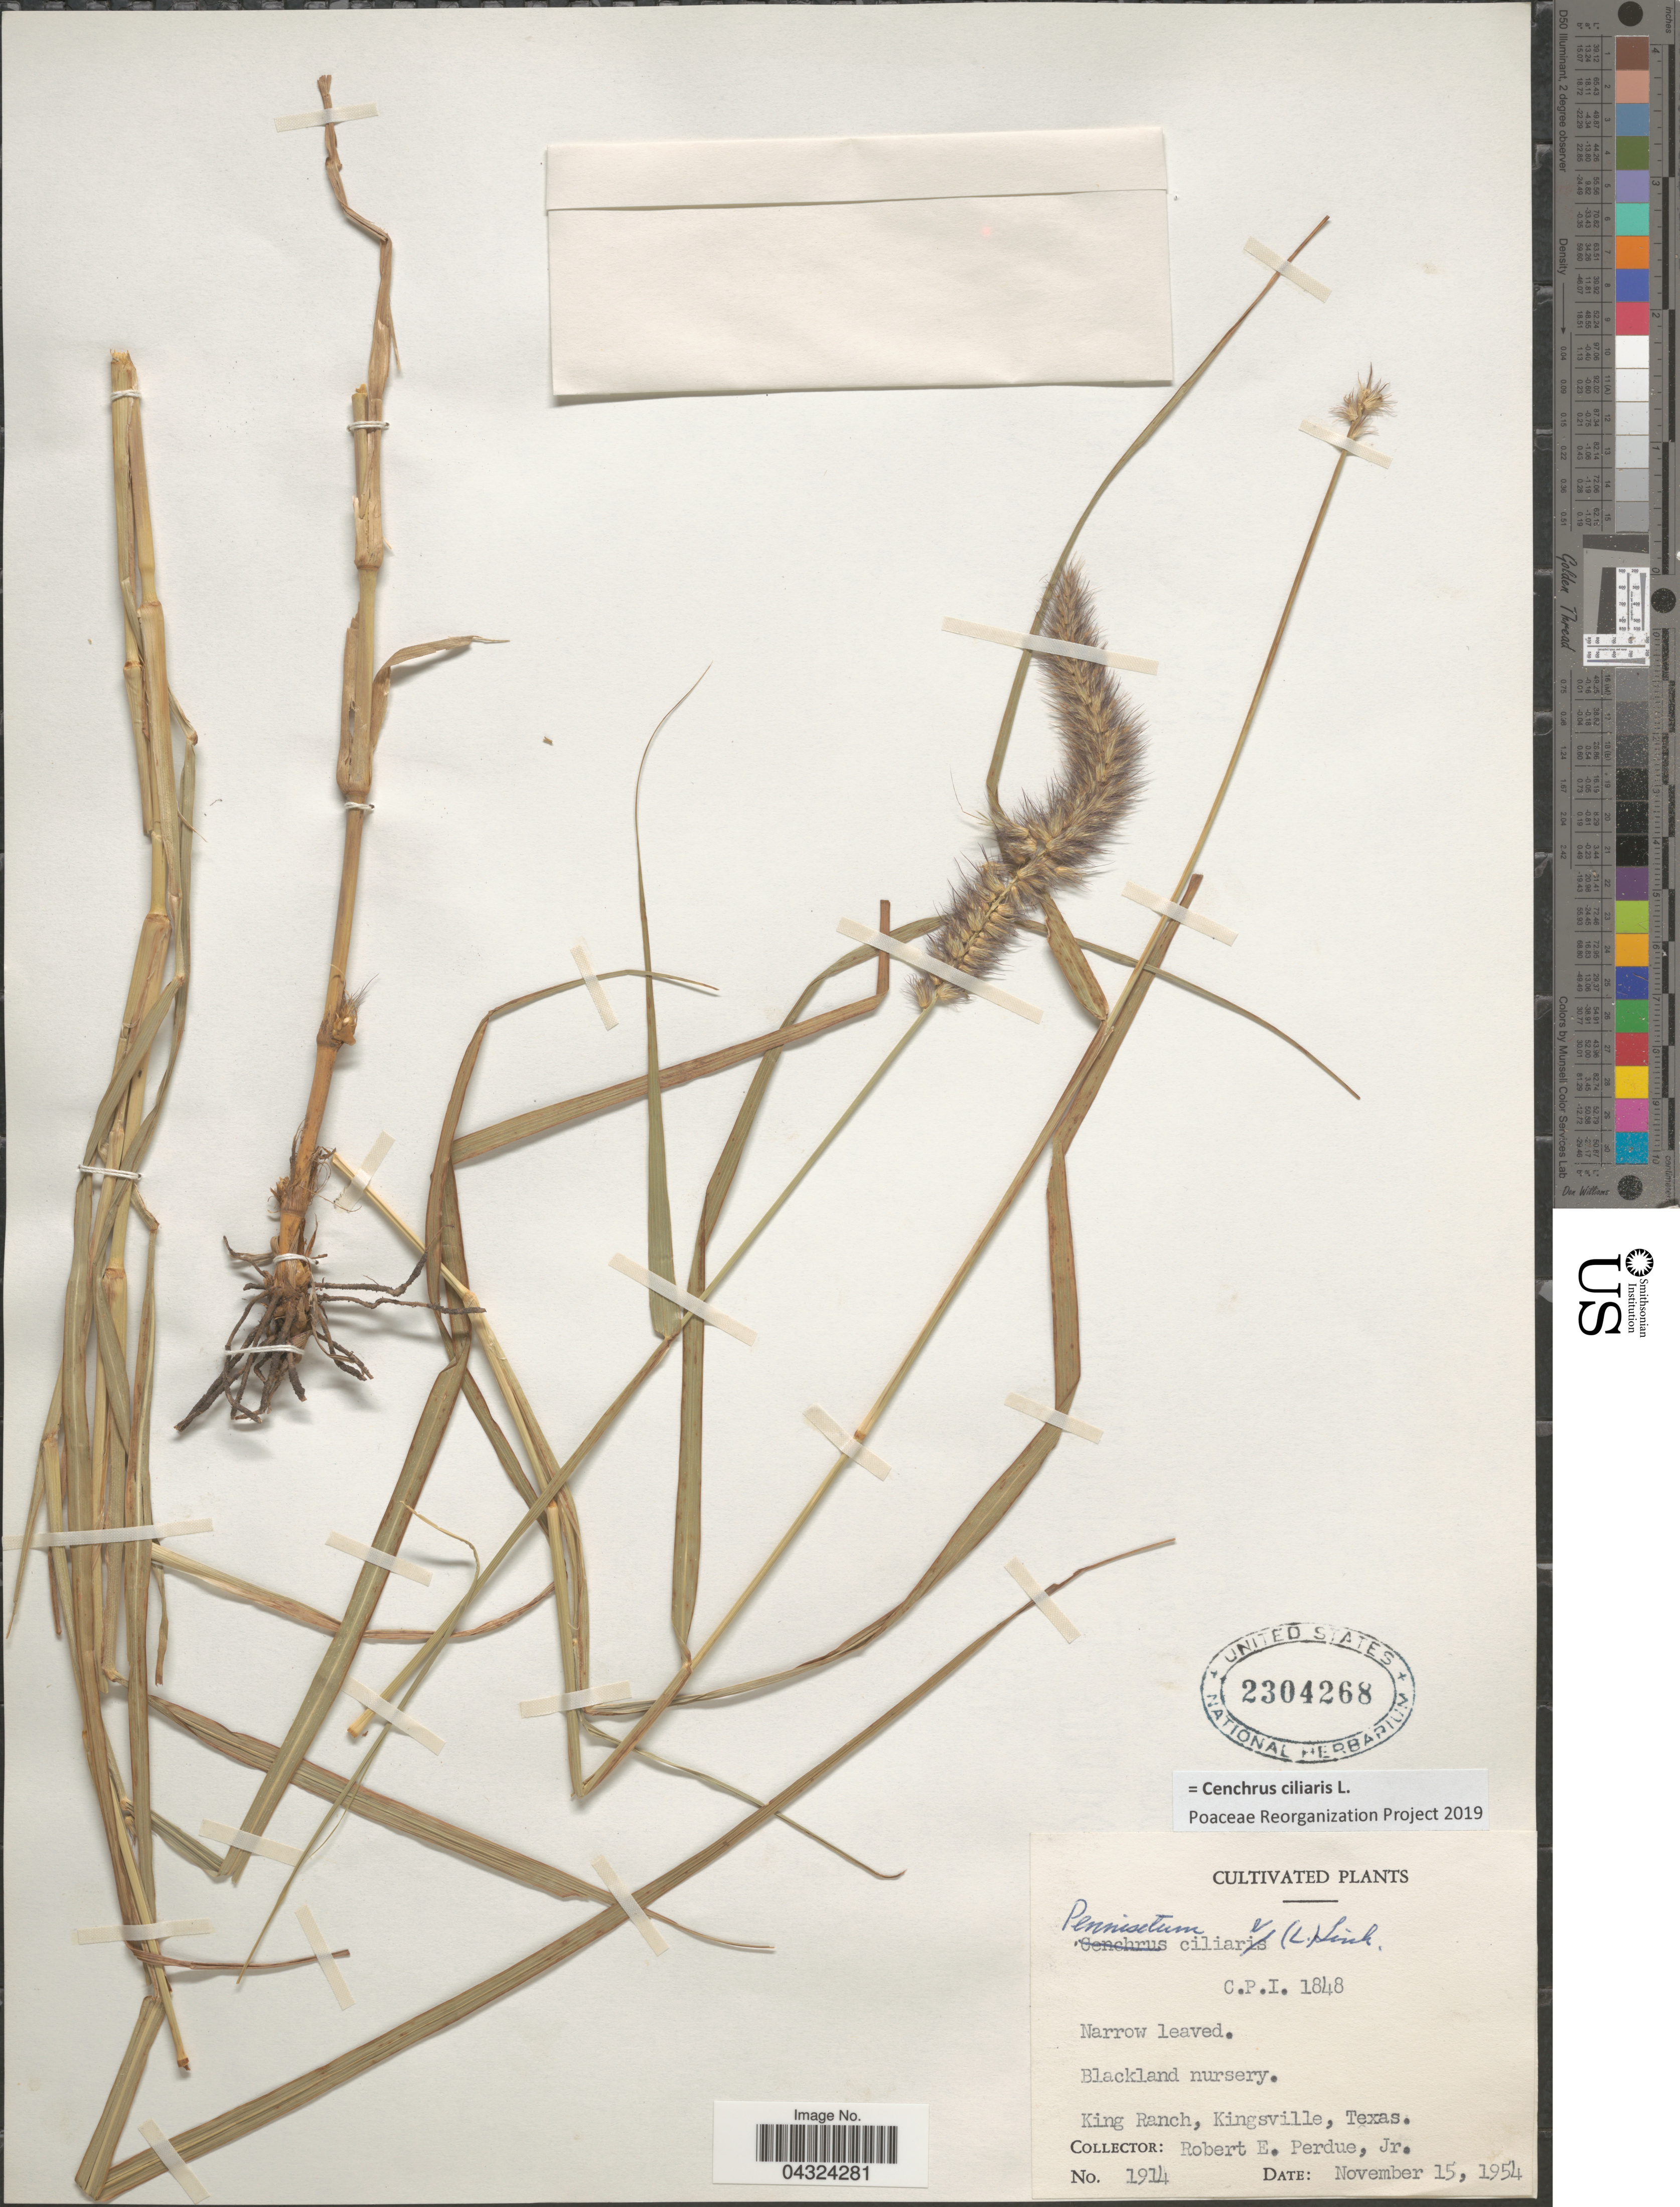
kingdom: Plantae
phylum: Tracheophyta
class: Liliopsida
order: Poales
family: Poaceae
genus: Cenchrus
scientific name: Cenchrus ciliaris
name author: L.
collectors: R. E. Perdue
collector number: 1914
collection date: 1954-11-15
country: United States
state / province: Texas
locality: Blackland nursery. King Ranch, Kingsville.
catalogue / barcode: US 2304268